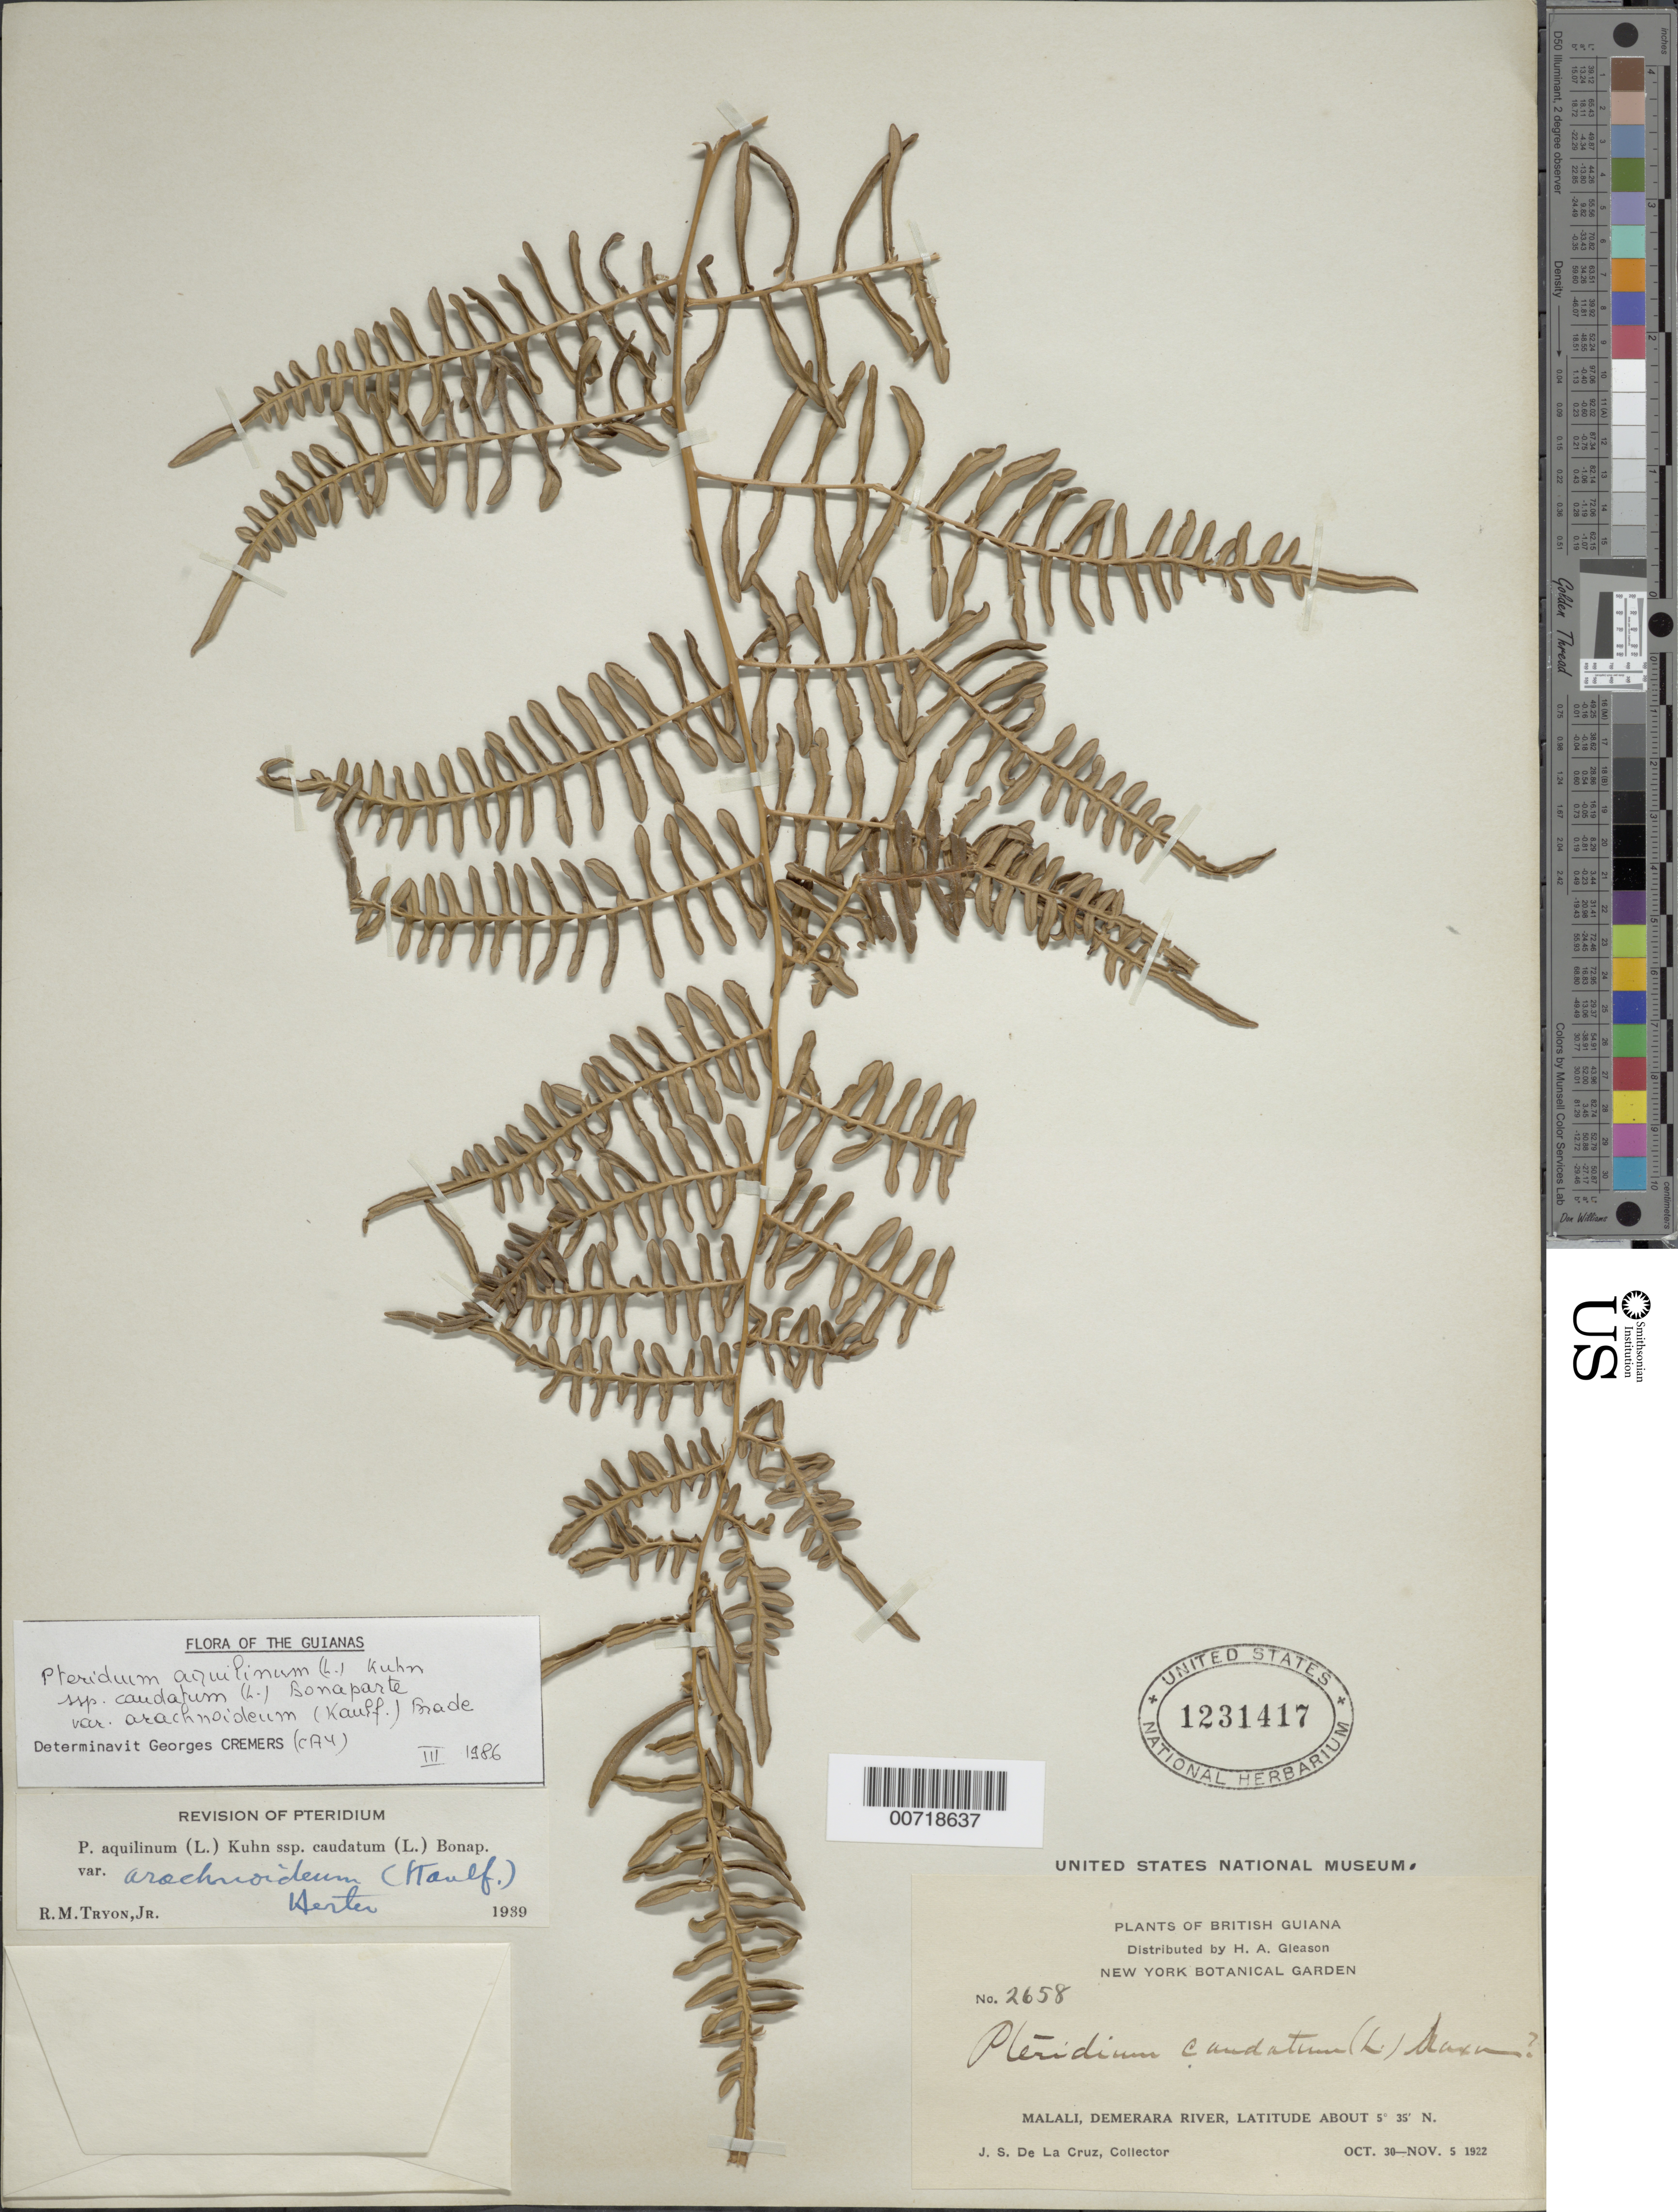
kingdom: Plantae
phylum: Tracheophyta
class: Polypodiopsida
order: Polypodiales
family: Dennstaedtiaceae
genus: Pteridium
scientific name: Pteridium aquilinum var. arachnoideum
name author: (Kaulf.) Herter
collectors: J. S. de la Cruz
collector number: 2658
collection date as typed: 30-Oct-22 to 5-Nov-22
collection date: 1922-10-30/1922-11-05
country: Guyana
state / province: U. Demerara-Berbice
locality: Malali, Demerara R.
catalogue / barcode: US 1231417